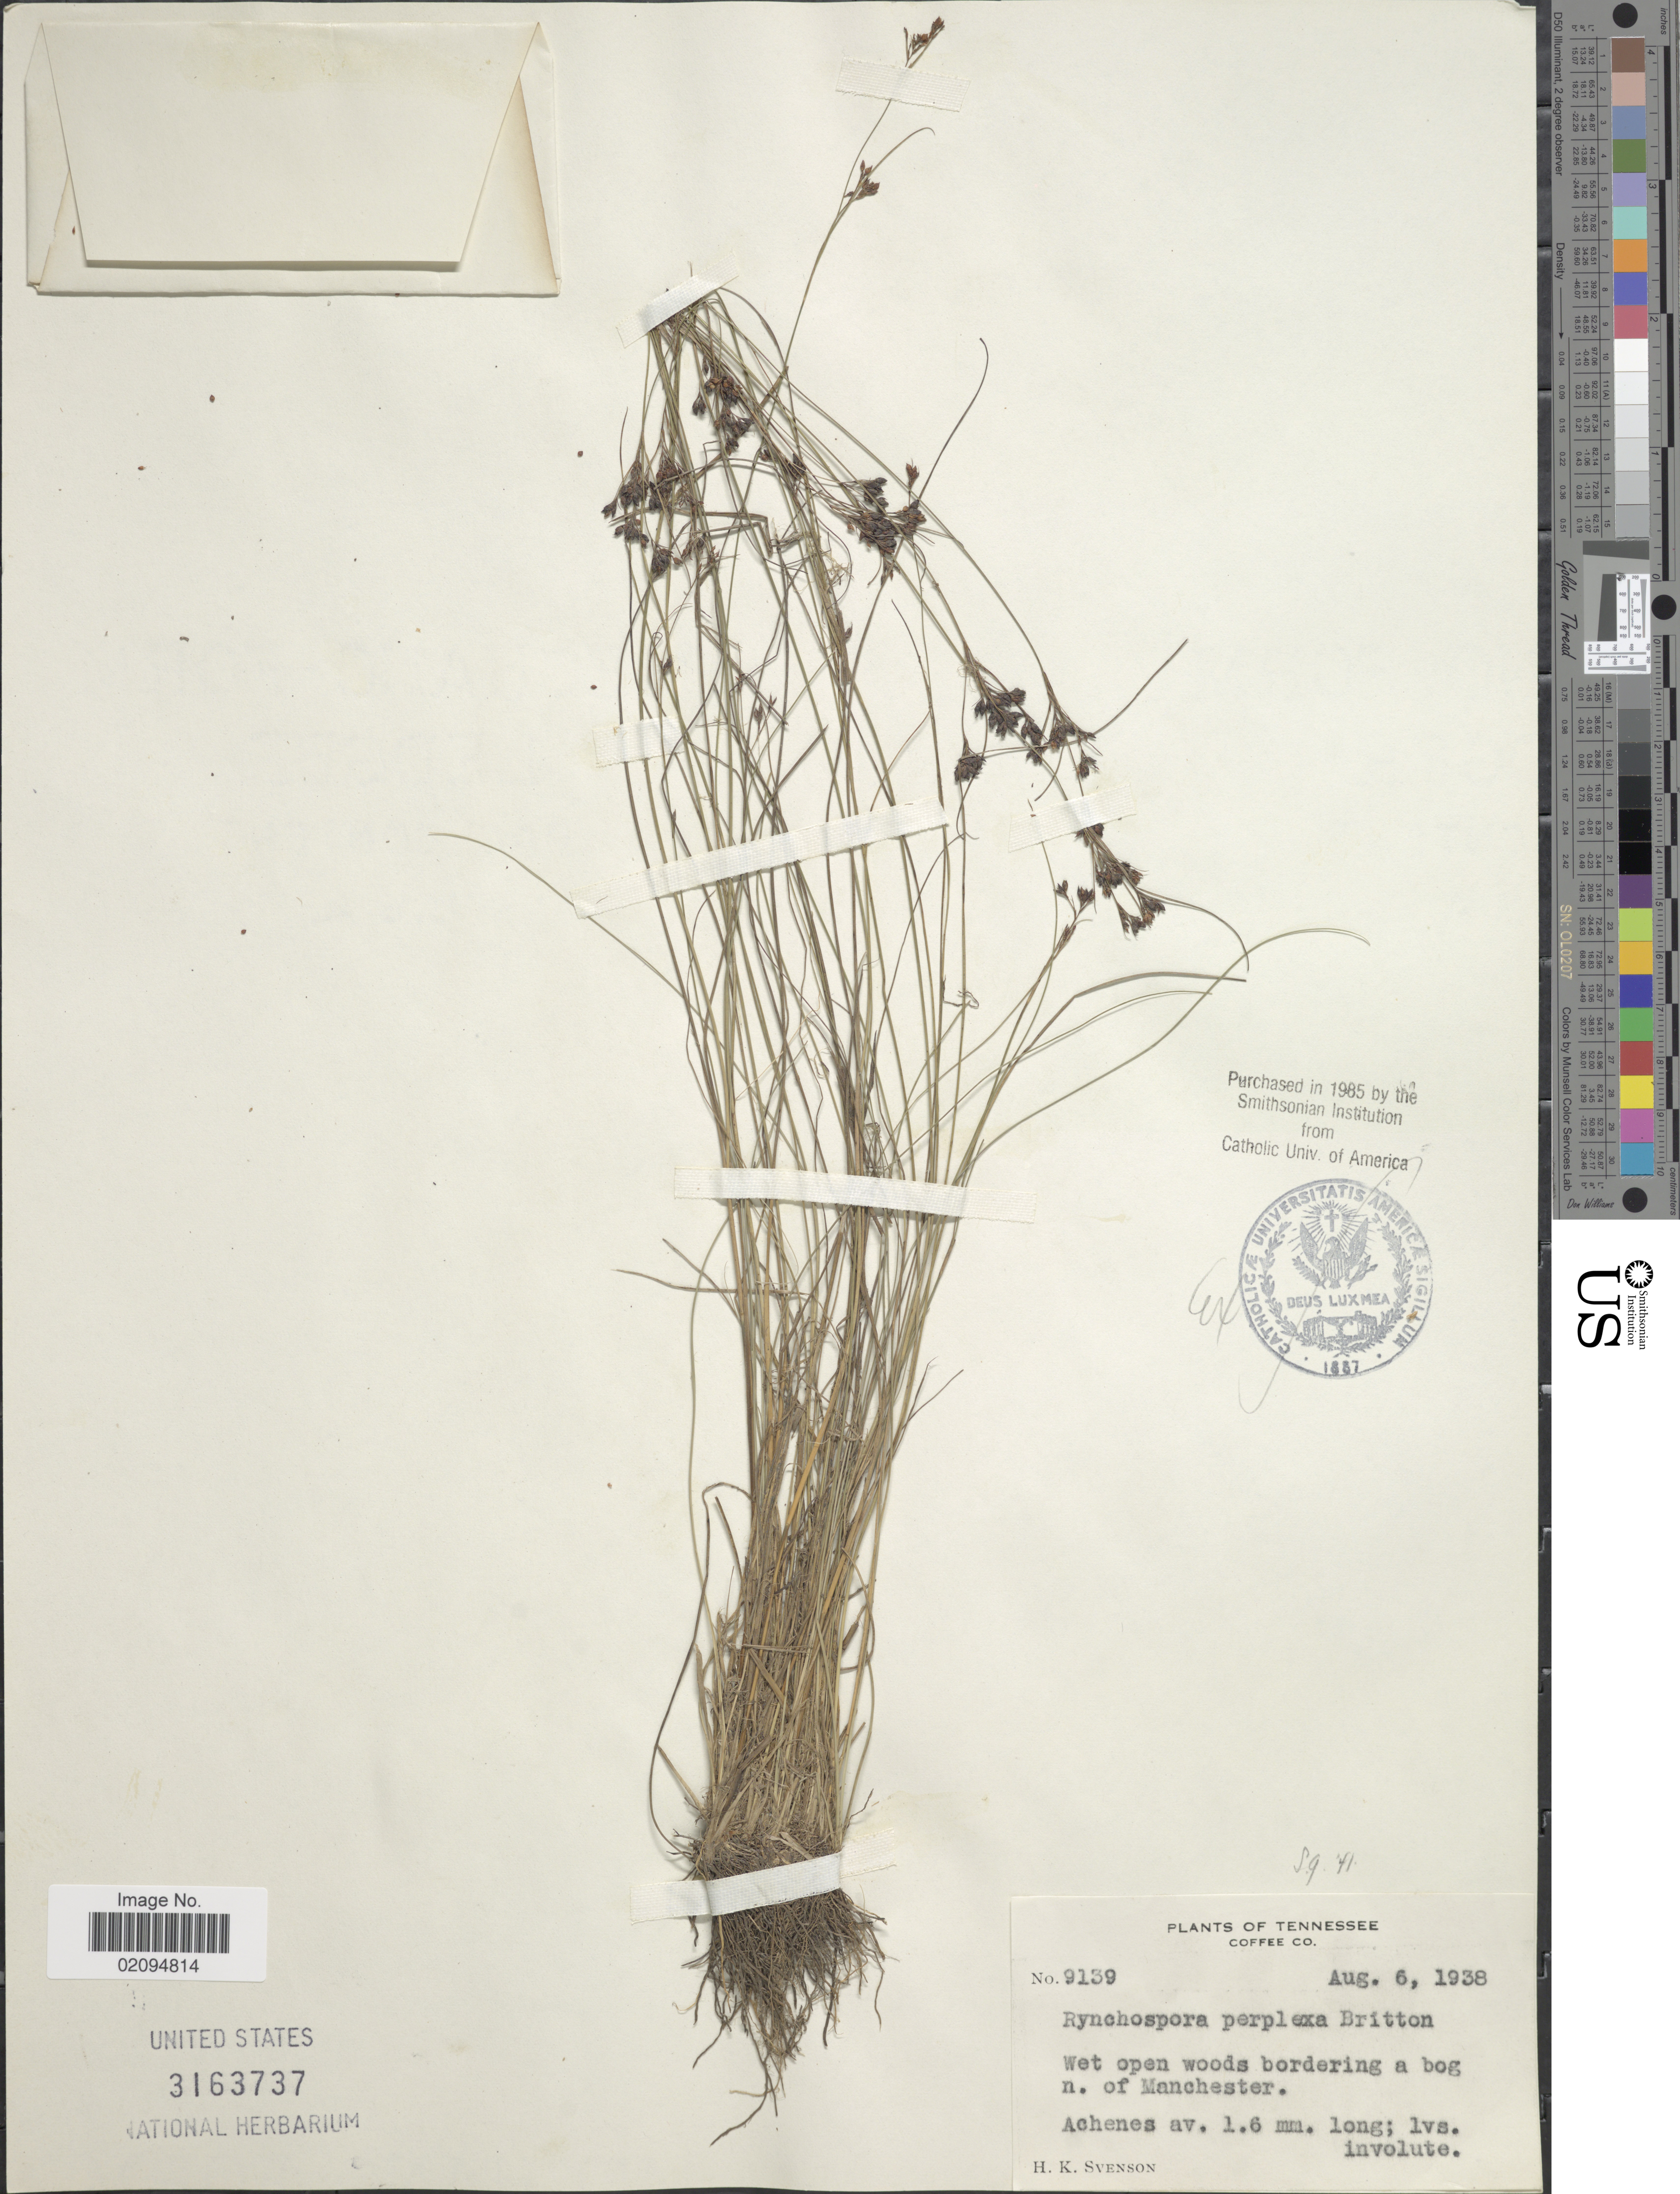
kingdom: Plantae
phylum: Tracheophyta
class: Liliopsida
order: Poales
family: Cyperaceae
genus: Rhynchospora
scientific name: Rhynchospora perplexa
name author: Britton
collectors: H. K. Svenson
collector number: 9139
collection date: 1938-08-06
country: United States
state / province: Tennessee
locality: Coffee Co. a bog n. of Manchester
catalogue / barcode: US 3163737